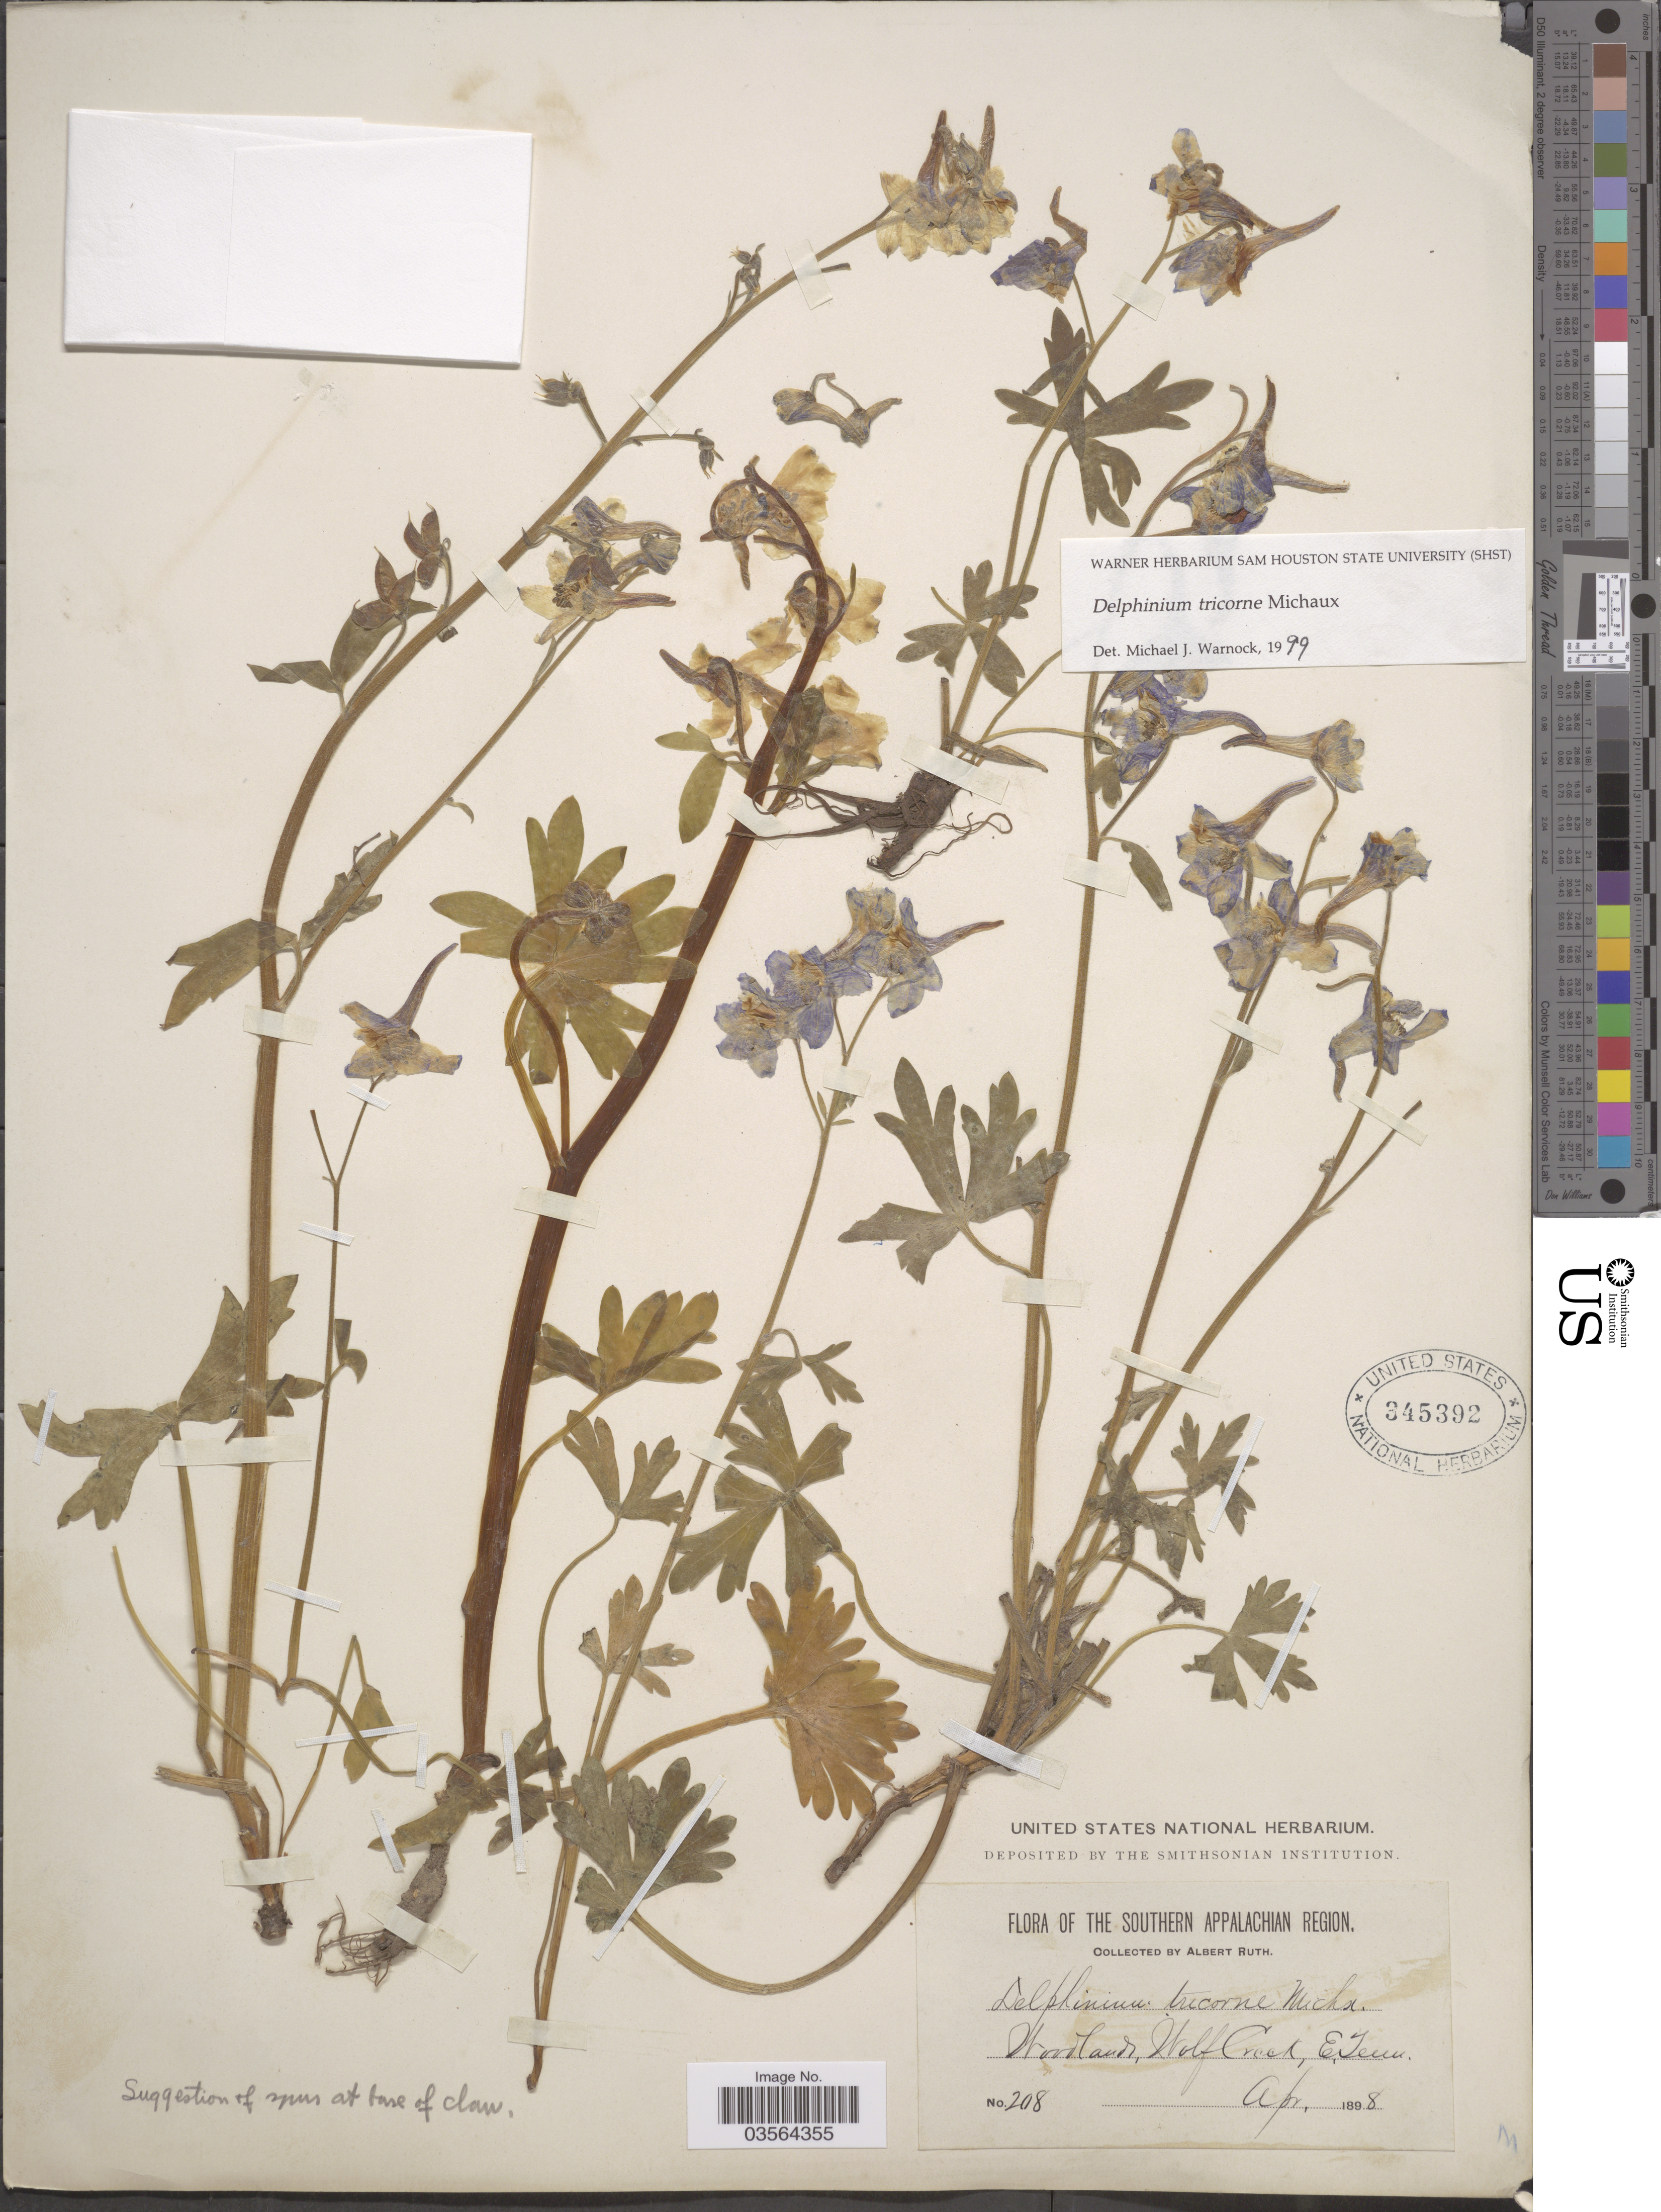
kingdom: Plantae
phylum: Tracheophyta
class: Magnoliopsida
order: Ranunculales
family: Ranunculaceae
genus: Delphinium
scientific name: Delphinium tricorne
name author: Michx.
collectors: A. Ruth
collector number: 208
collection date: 1898-04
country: United States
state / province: Tennessee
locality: The Southern Appalachian Region. Woodlands, Wolf Creek, E. Tenn.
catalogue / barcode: US 345392